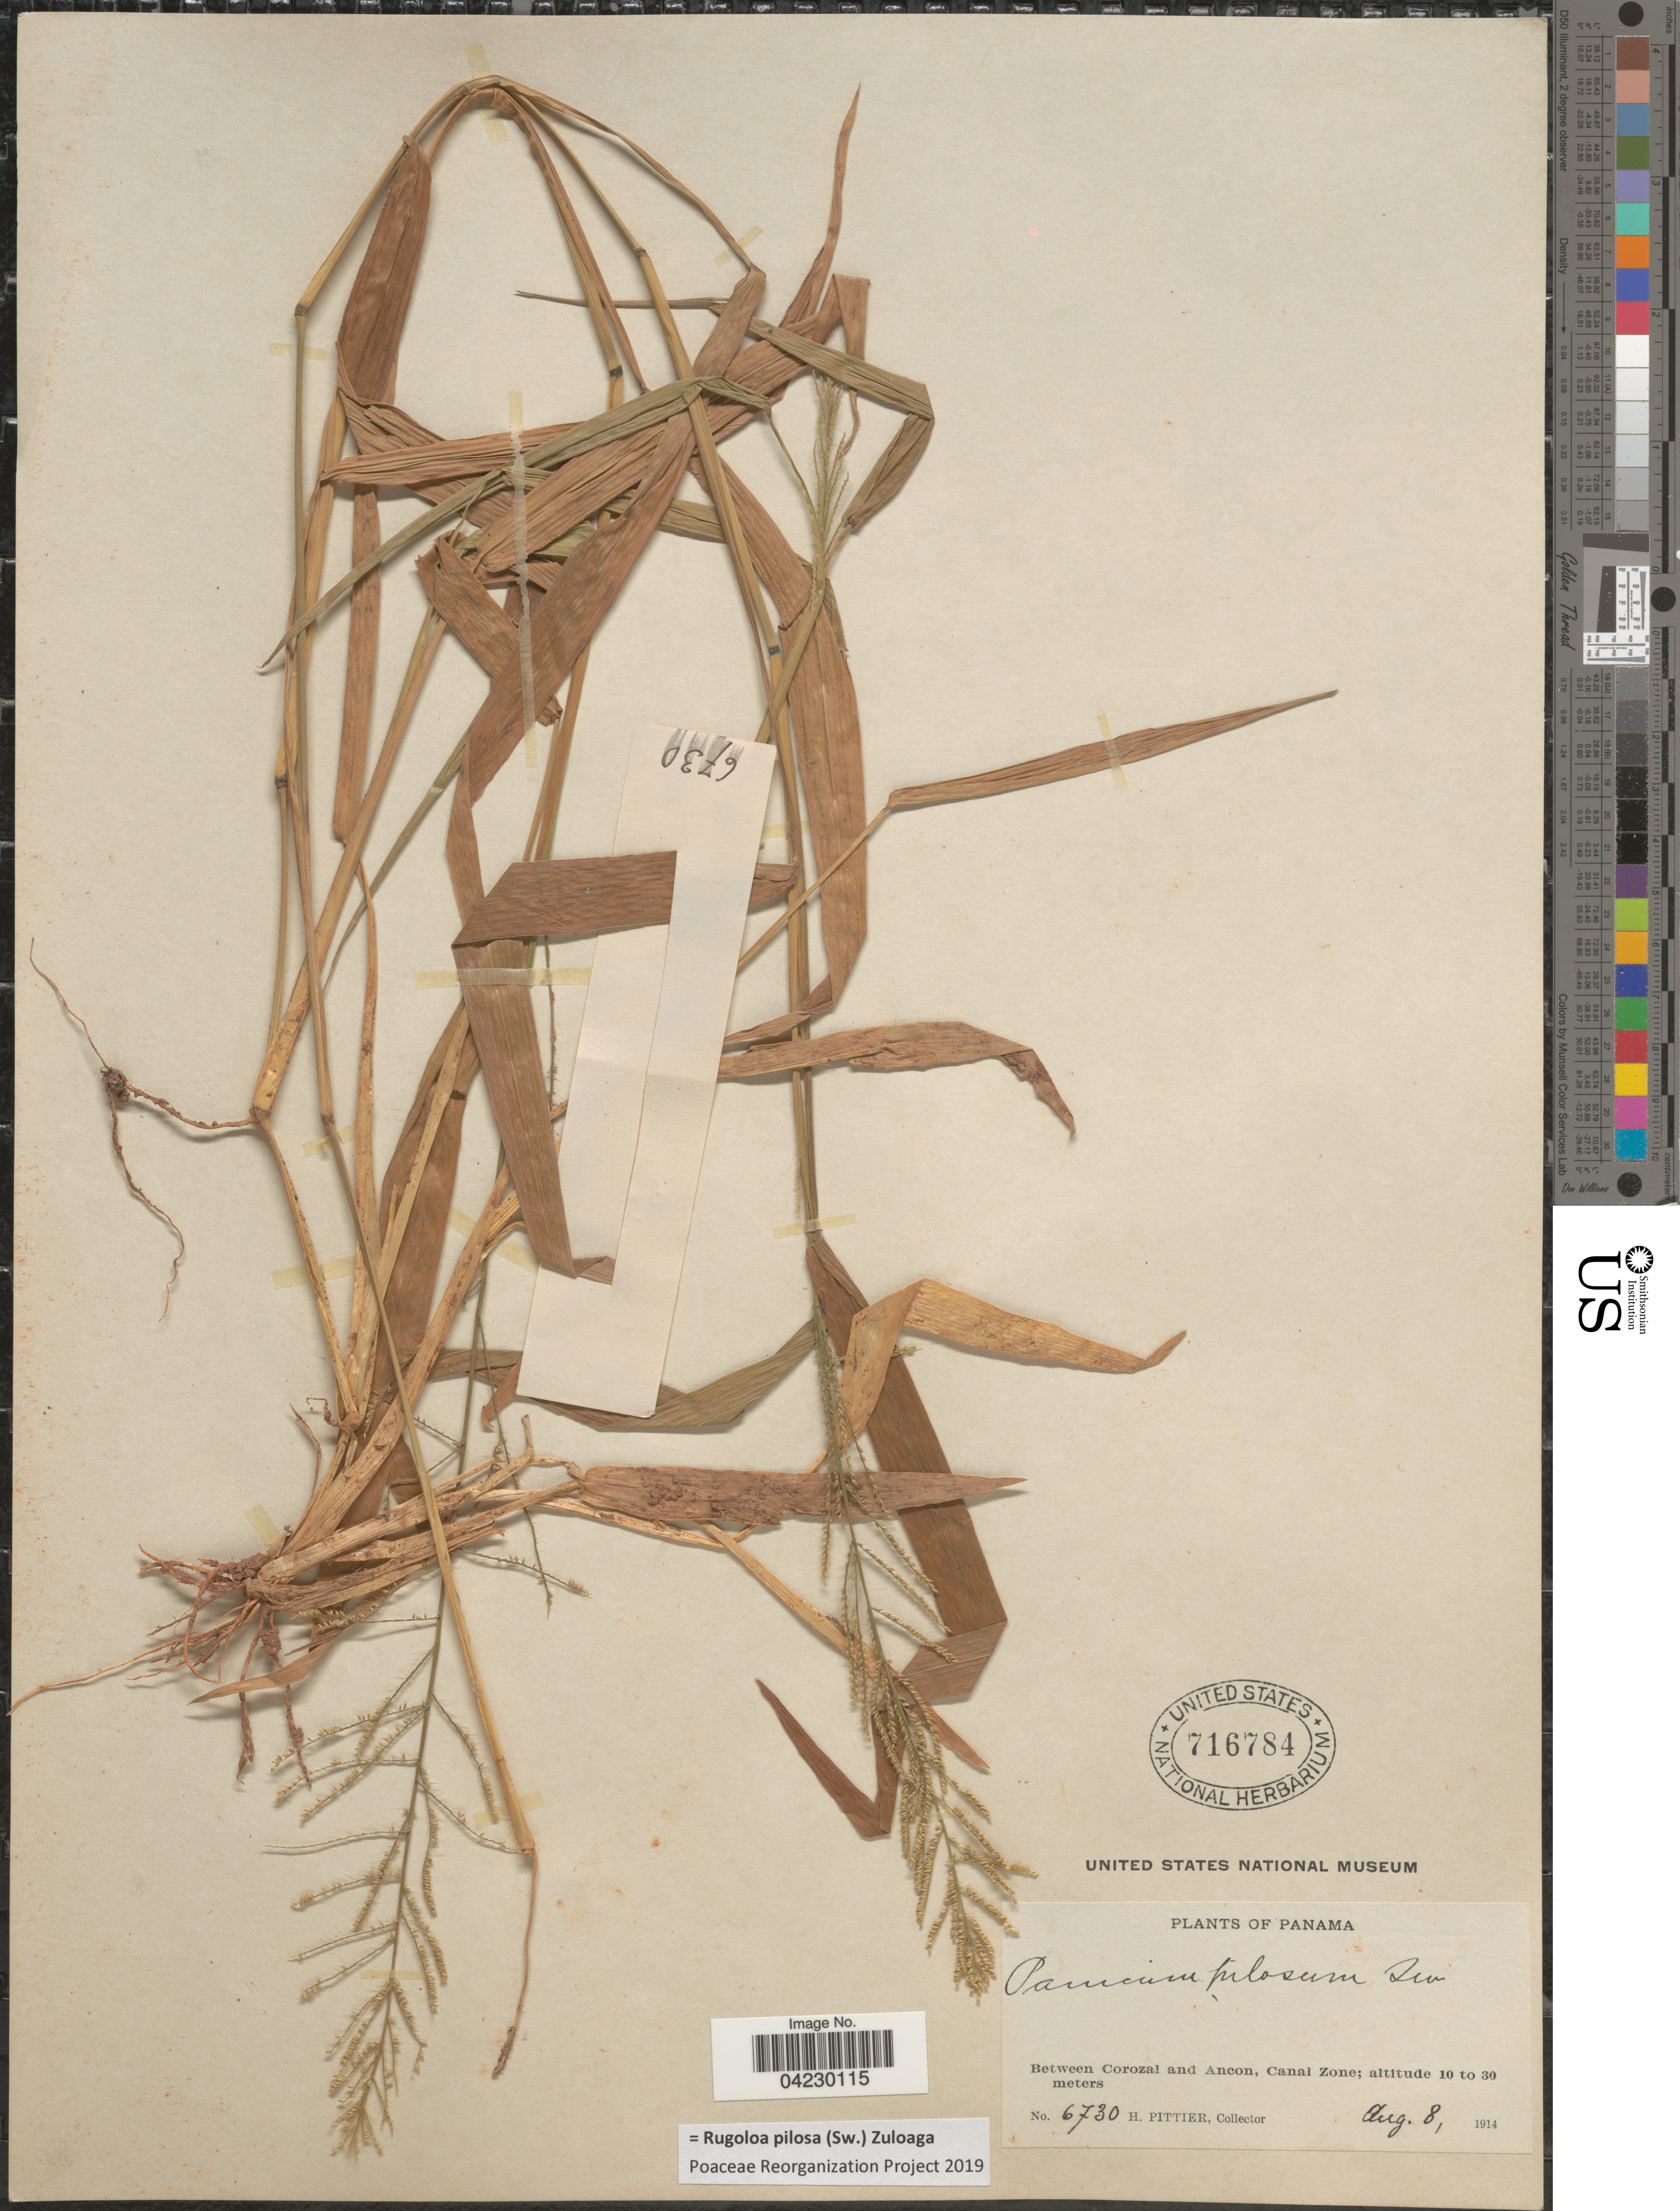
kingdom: Plantae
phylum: Tracheophyta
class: Liliopsida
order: Poales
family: Poaceae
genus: Rugoloa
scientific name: Rugoloa pilosa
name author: (Sw.) Zuloaga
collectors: H. F. Pittier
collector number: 6730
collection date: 1914-08-08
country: Panama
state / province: Colón / Panamá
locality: Between Corozal and Ancon, Canal Zone.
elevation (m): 10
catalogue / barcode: US 716784